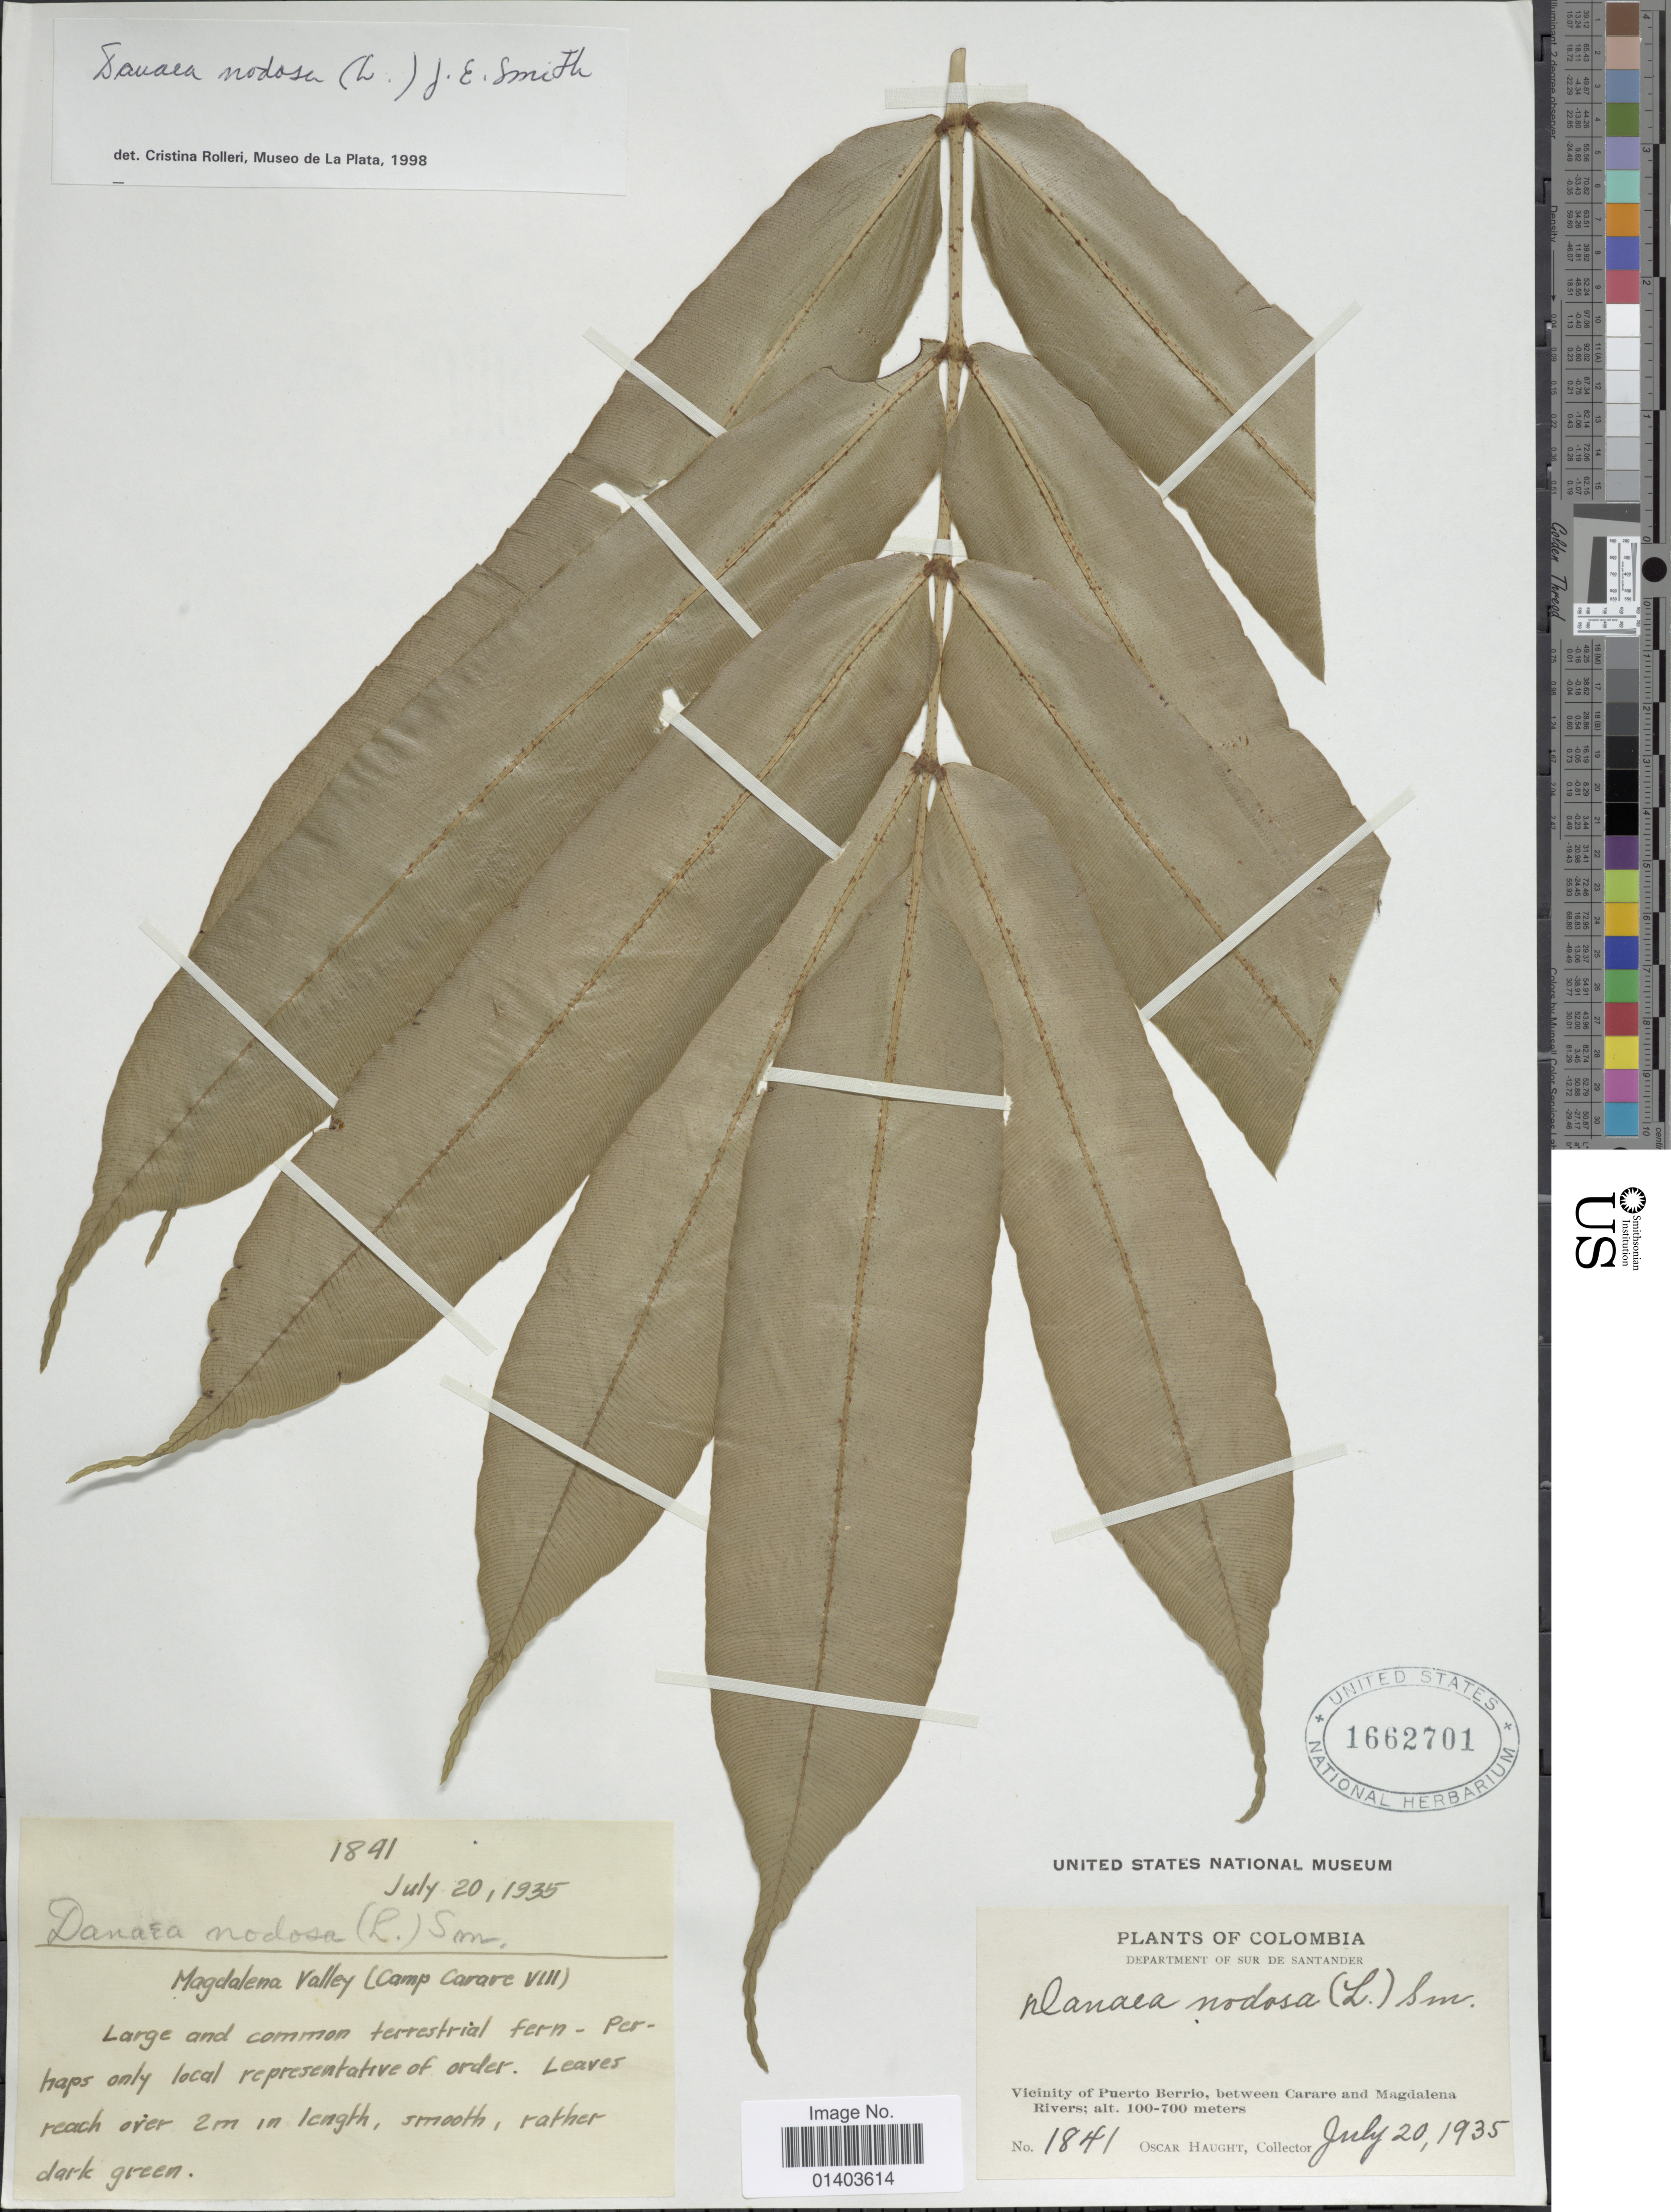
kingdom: Plantae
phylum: Tracheophyta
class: Polypodiopsida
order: Marattiales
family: Marattiaceae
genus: Danaea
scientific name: Danaea nodosa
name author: (L.) Sm.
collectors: O. L. Haught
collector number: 1841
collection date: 1935-07-20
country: Colombia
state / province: Santander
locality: Department of Sur de Santander, Vicinity of Puerto Berrio, between Carare and Magdalena Rivers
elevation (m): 100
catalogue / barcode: US 1662701